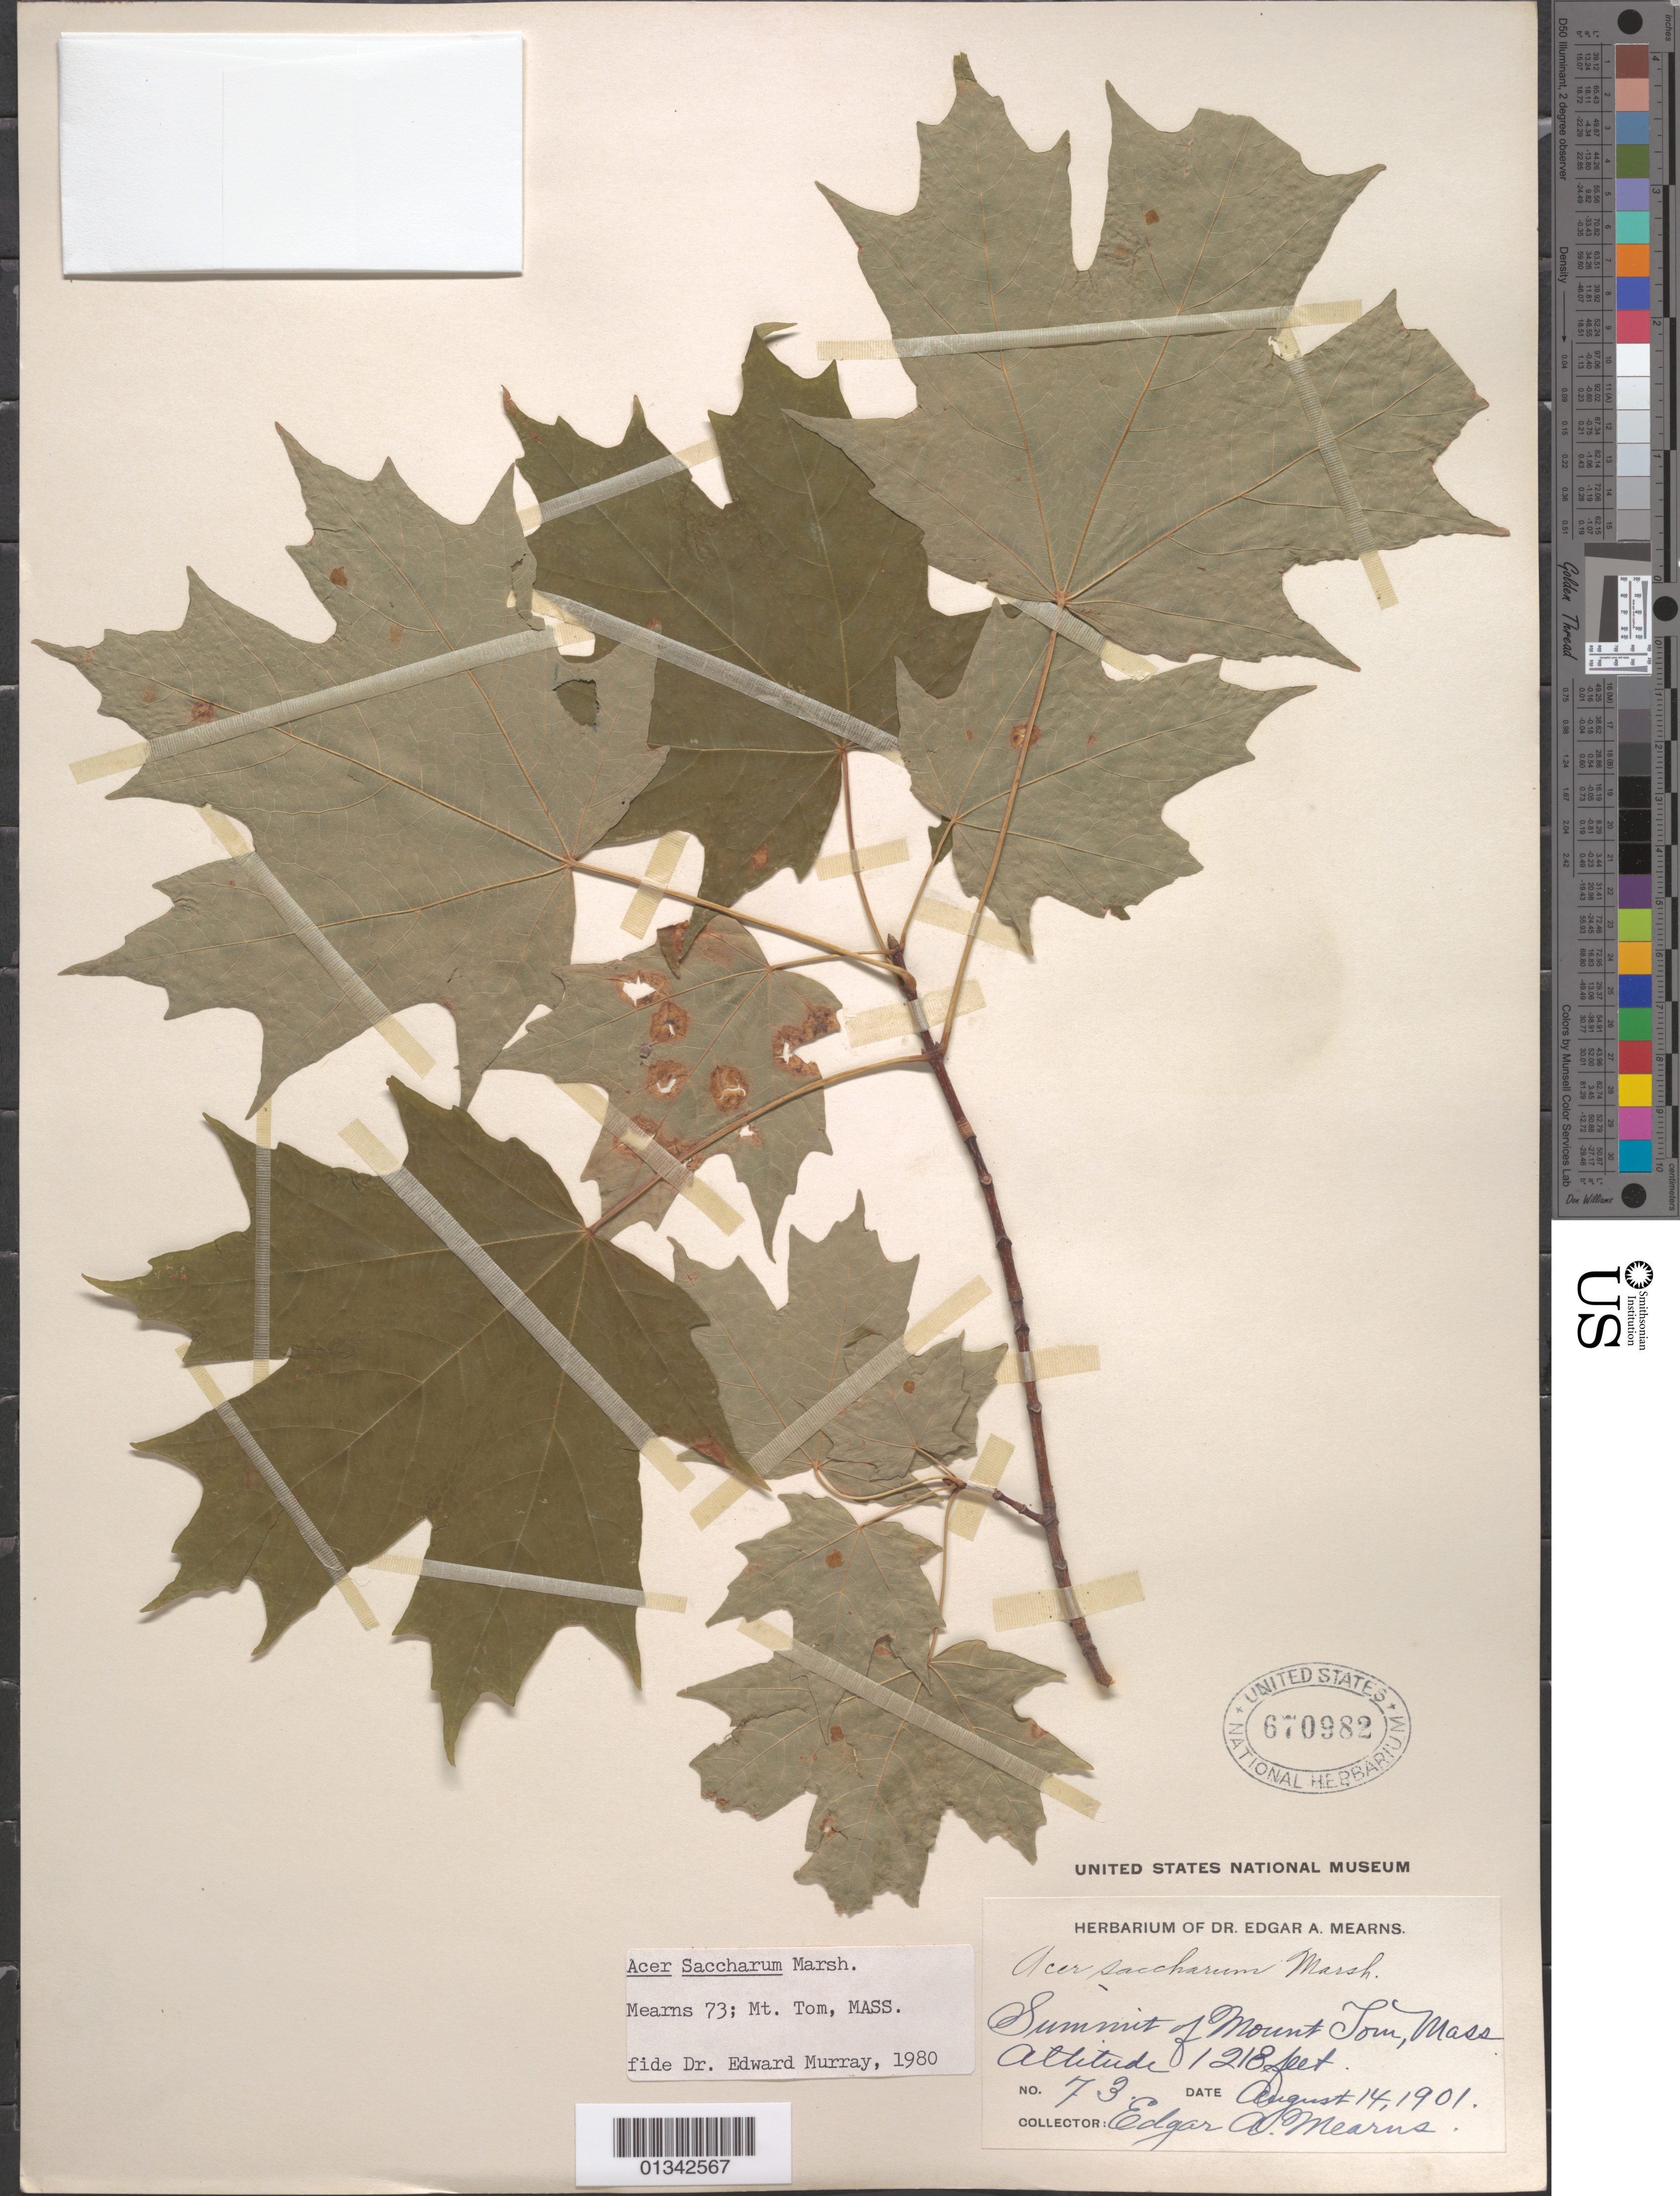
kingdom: Plantae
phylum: Tracheophyta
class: Magnoliopsida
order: Sapindales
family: Sapindaceae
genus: Acer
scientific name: Acer saccharum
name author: Marshall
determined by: Murray, Edward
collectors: E. A. Mearns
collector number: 73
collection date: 1901-08-14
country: United States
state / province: Massachusetts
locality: Mount Tom, summit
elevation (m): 371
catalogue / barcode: US 670982